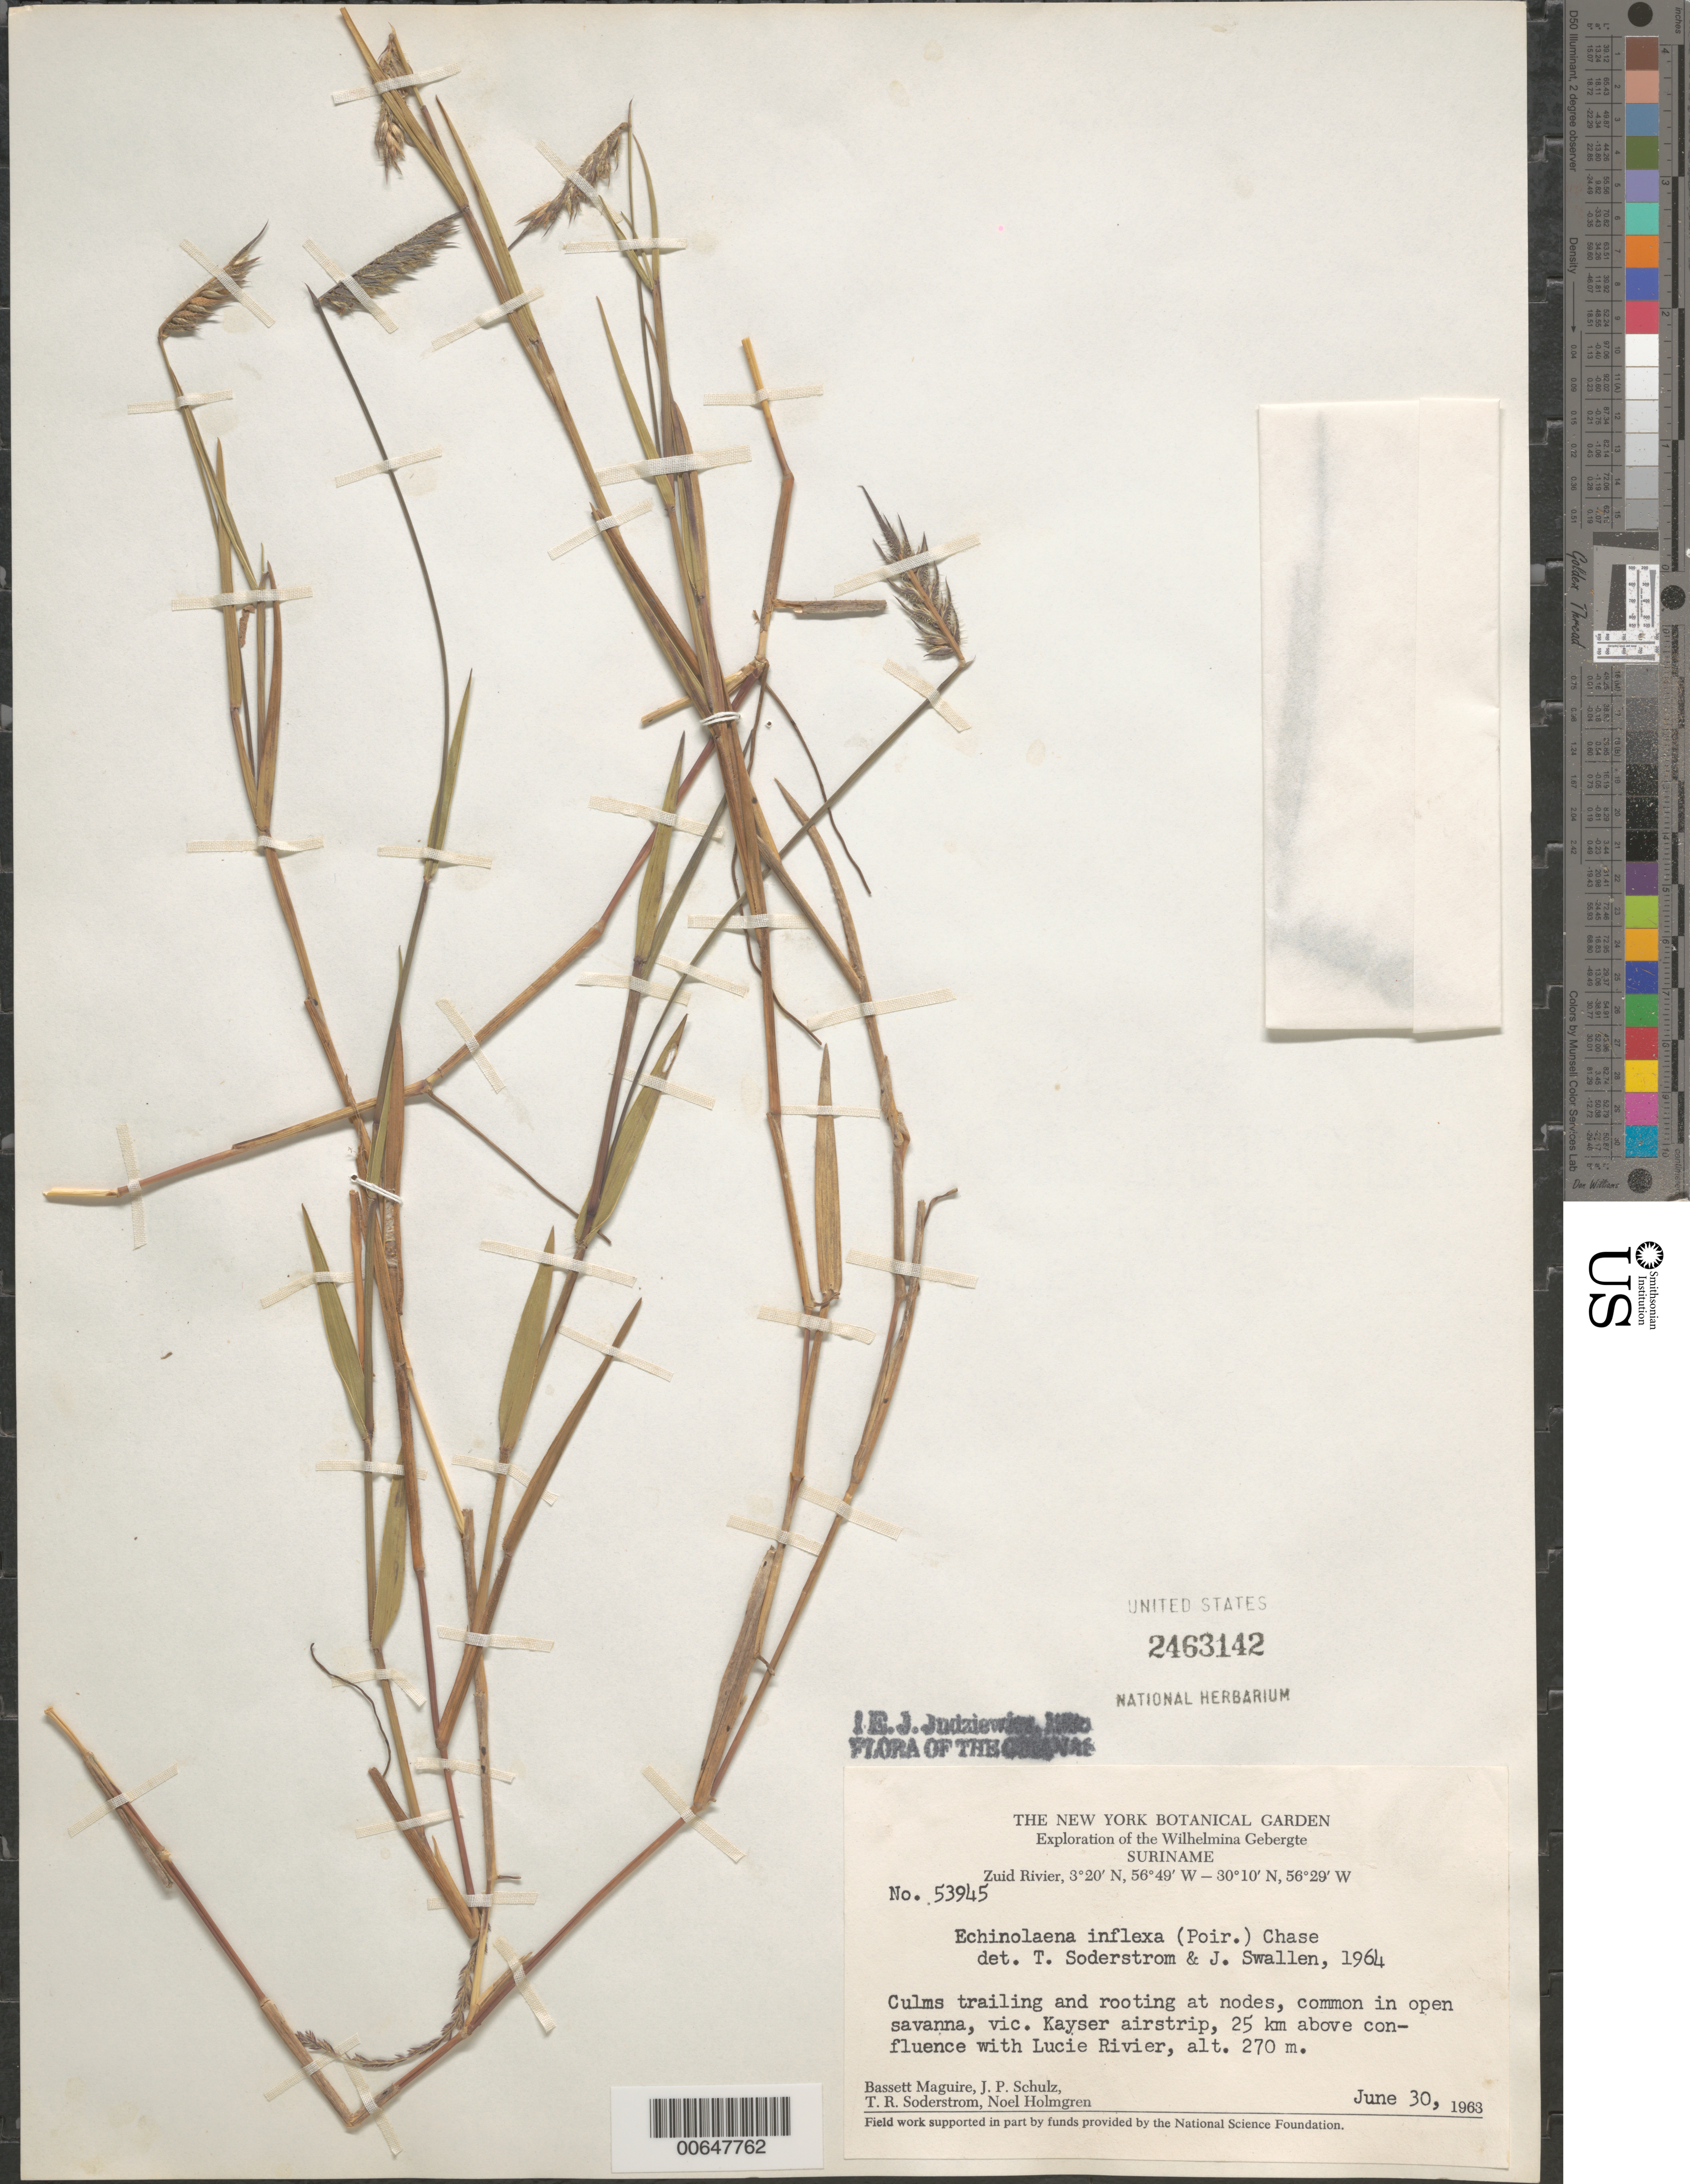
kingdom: Plantae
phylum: Tracheophyta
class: Liliopsida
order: Poales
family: Poaceae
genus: Echinolaena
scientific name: Echinolaena inflexa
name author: (Poir.) Chase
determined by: Judziewicz, E. J.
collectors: B. Maguire, J. P. Schulz, T. R. Soderstrom & N. H. Holmgren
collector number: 53945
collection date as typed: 30-Jun-63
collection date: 1963-06-30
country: Suriname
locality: Kayser Airstrip, Zuid R., 45 km above confl. with Lucie R., Wilhelmina Gebergte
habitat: Open savanna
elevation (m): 270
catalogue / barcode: US 2463142